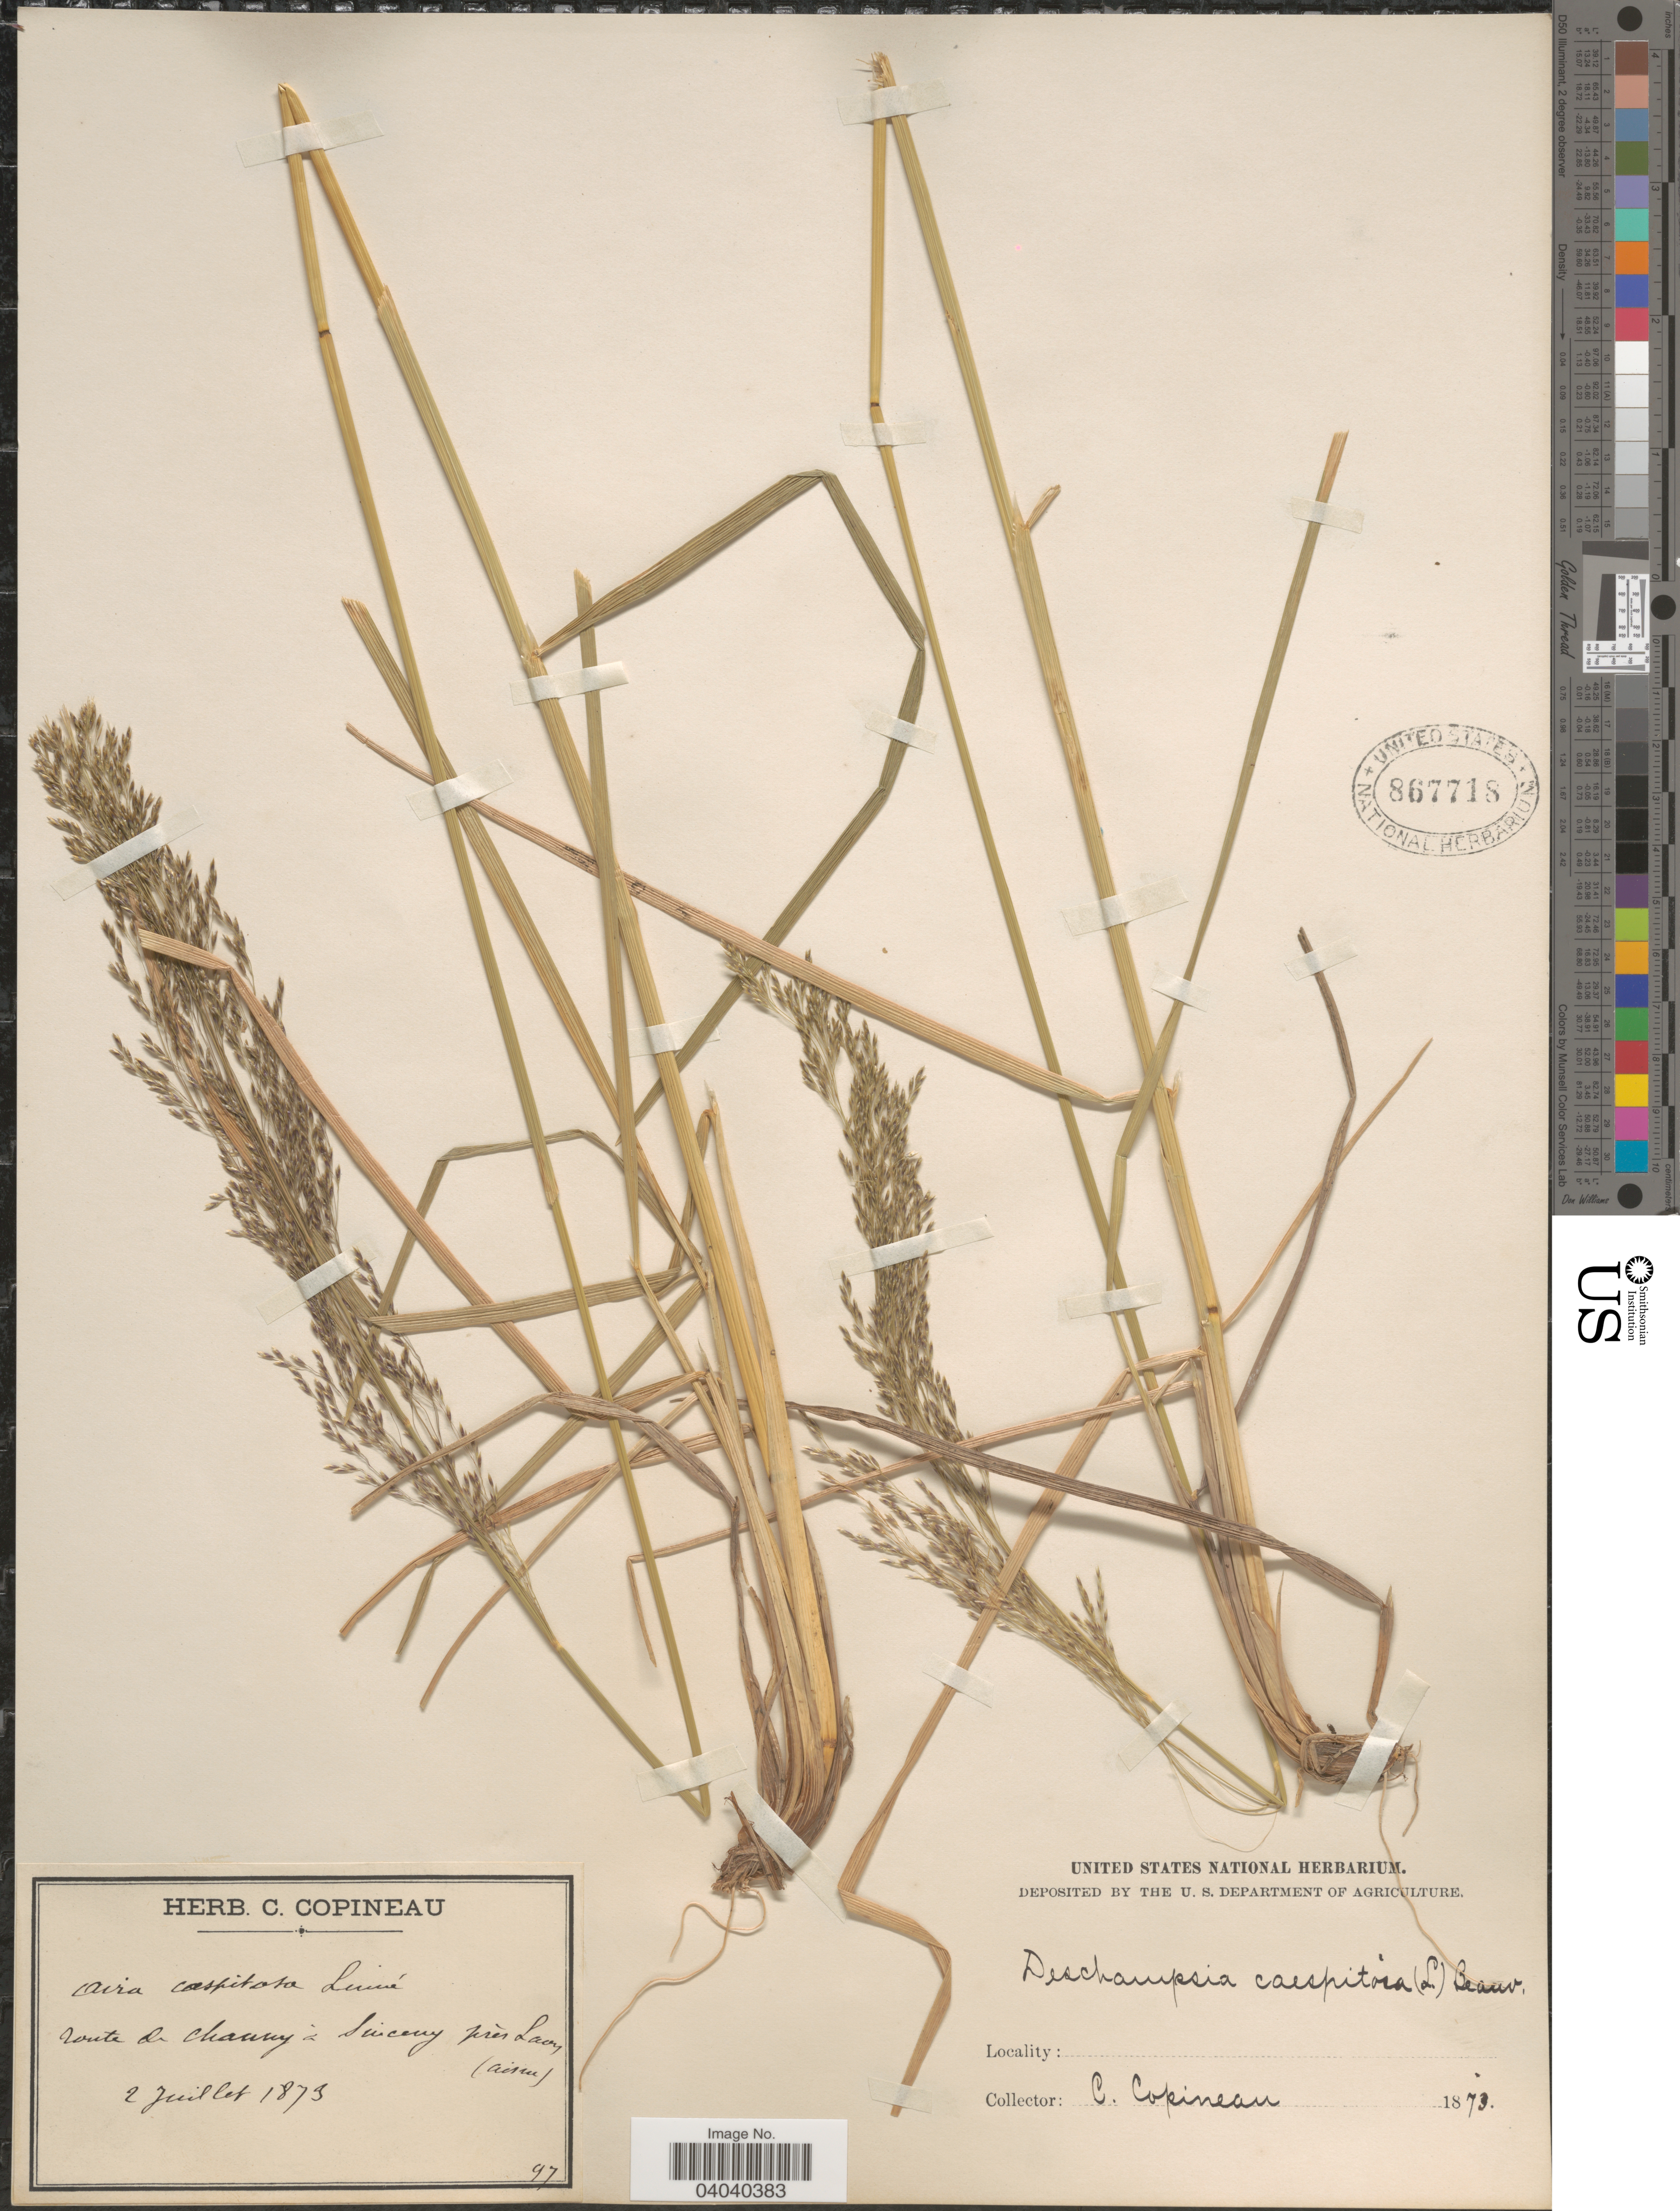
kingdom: Plantae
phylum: Tracheophyta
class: Liliopsida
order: Poales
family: Poaceae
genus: Deschampsia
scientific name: Deschampsia cespitosa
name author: (L.) P. Beauv.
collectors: C. Copineau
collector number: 97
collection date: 1873-07-02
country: France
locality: Route de Chauny à Suicony [interpreted] près Laon (Aisne).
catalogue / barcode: US 867718